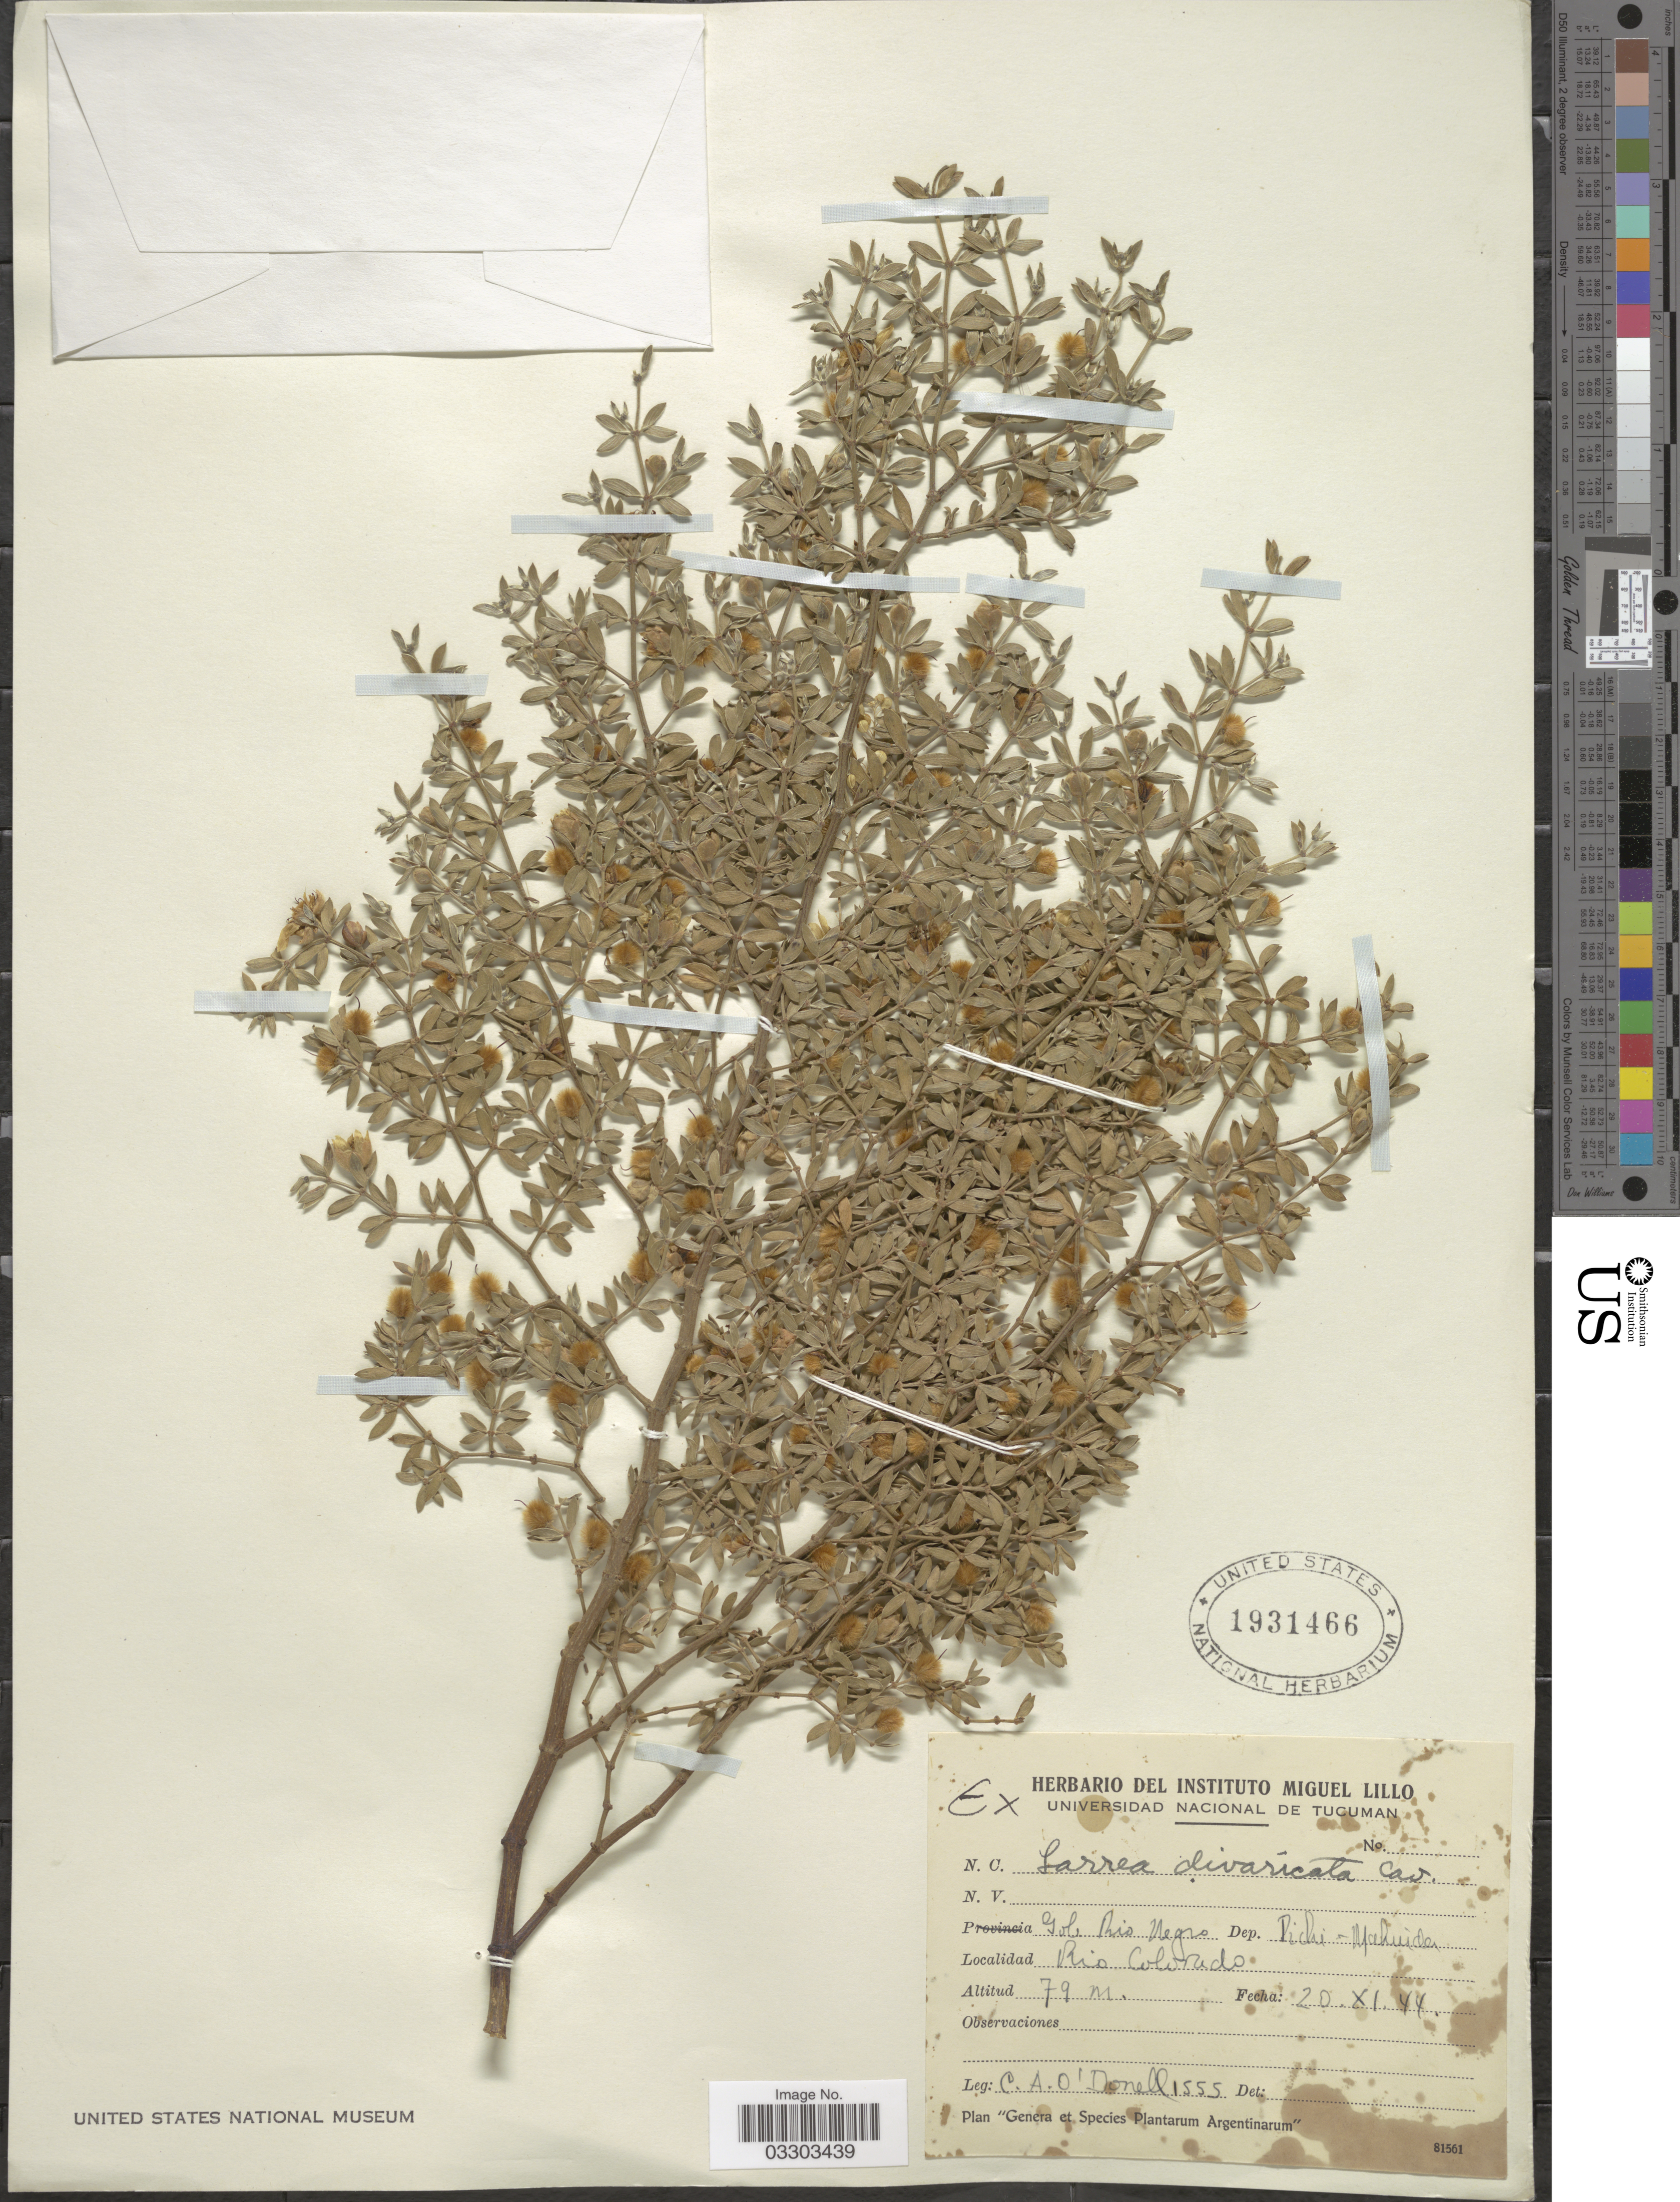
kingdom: Plantae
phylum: Tracheophyta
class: Magnoliopsida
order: Zygophyllales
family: Zygophyllaceae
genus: Larrea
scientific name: Larrea divaricata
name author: Cav.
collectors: C. O'Donnell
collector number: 1555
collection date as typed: Transcribed d/m/y: 20/11/44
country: Argentina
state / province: Rio Negro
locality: Gob. Rio Negro. Pichi-Mahuida. Rio Colorado.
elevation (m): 79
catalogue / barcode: US 1931466